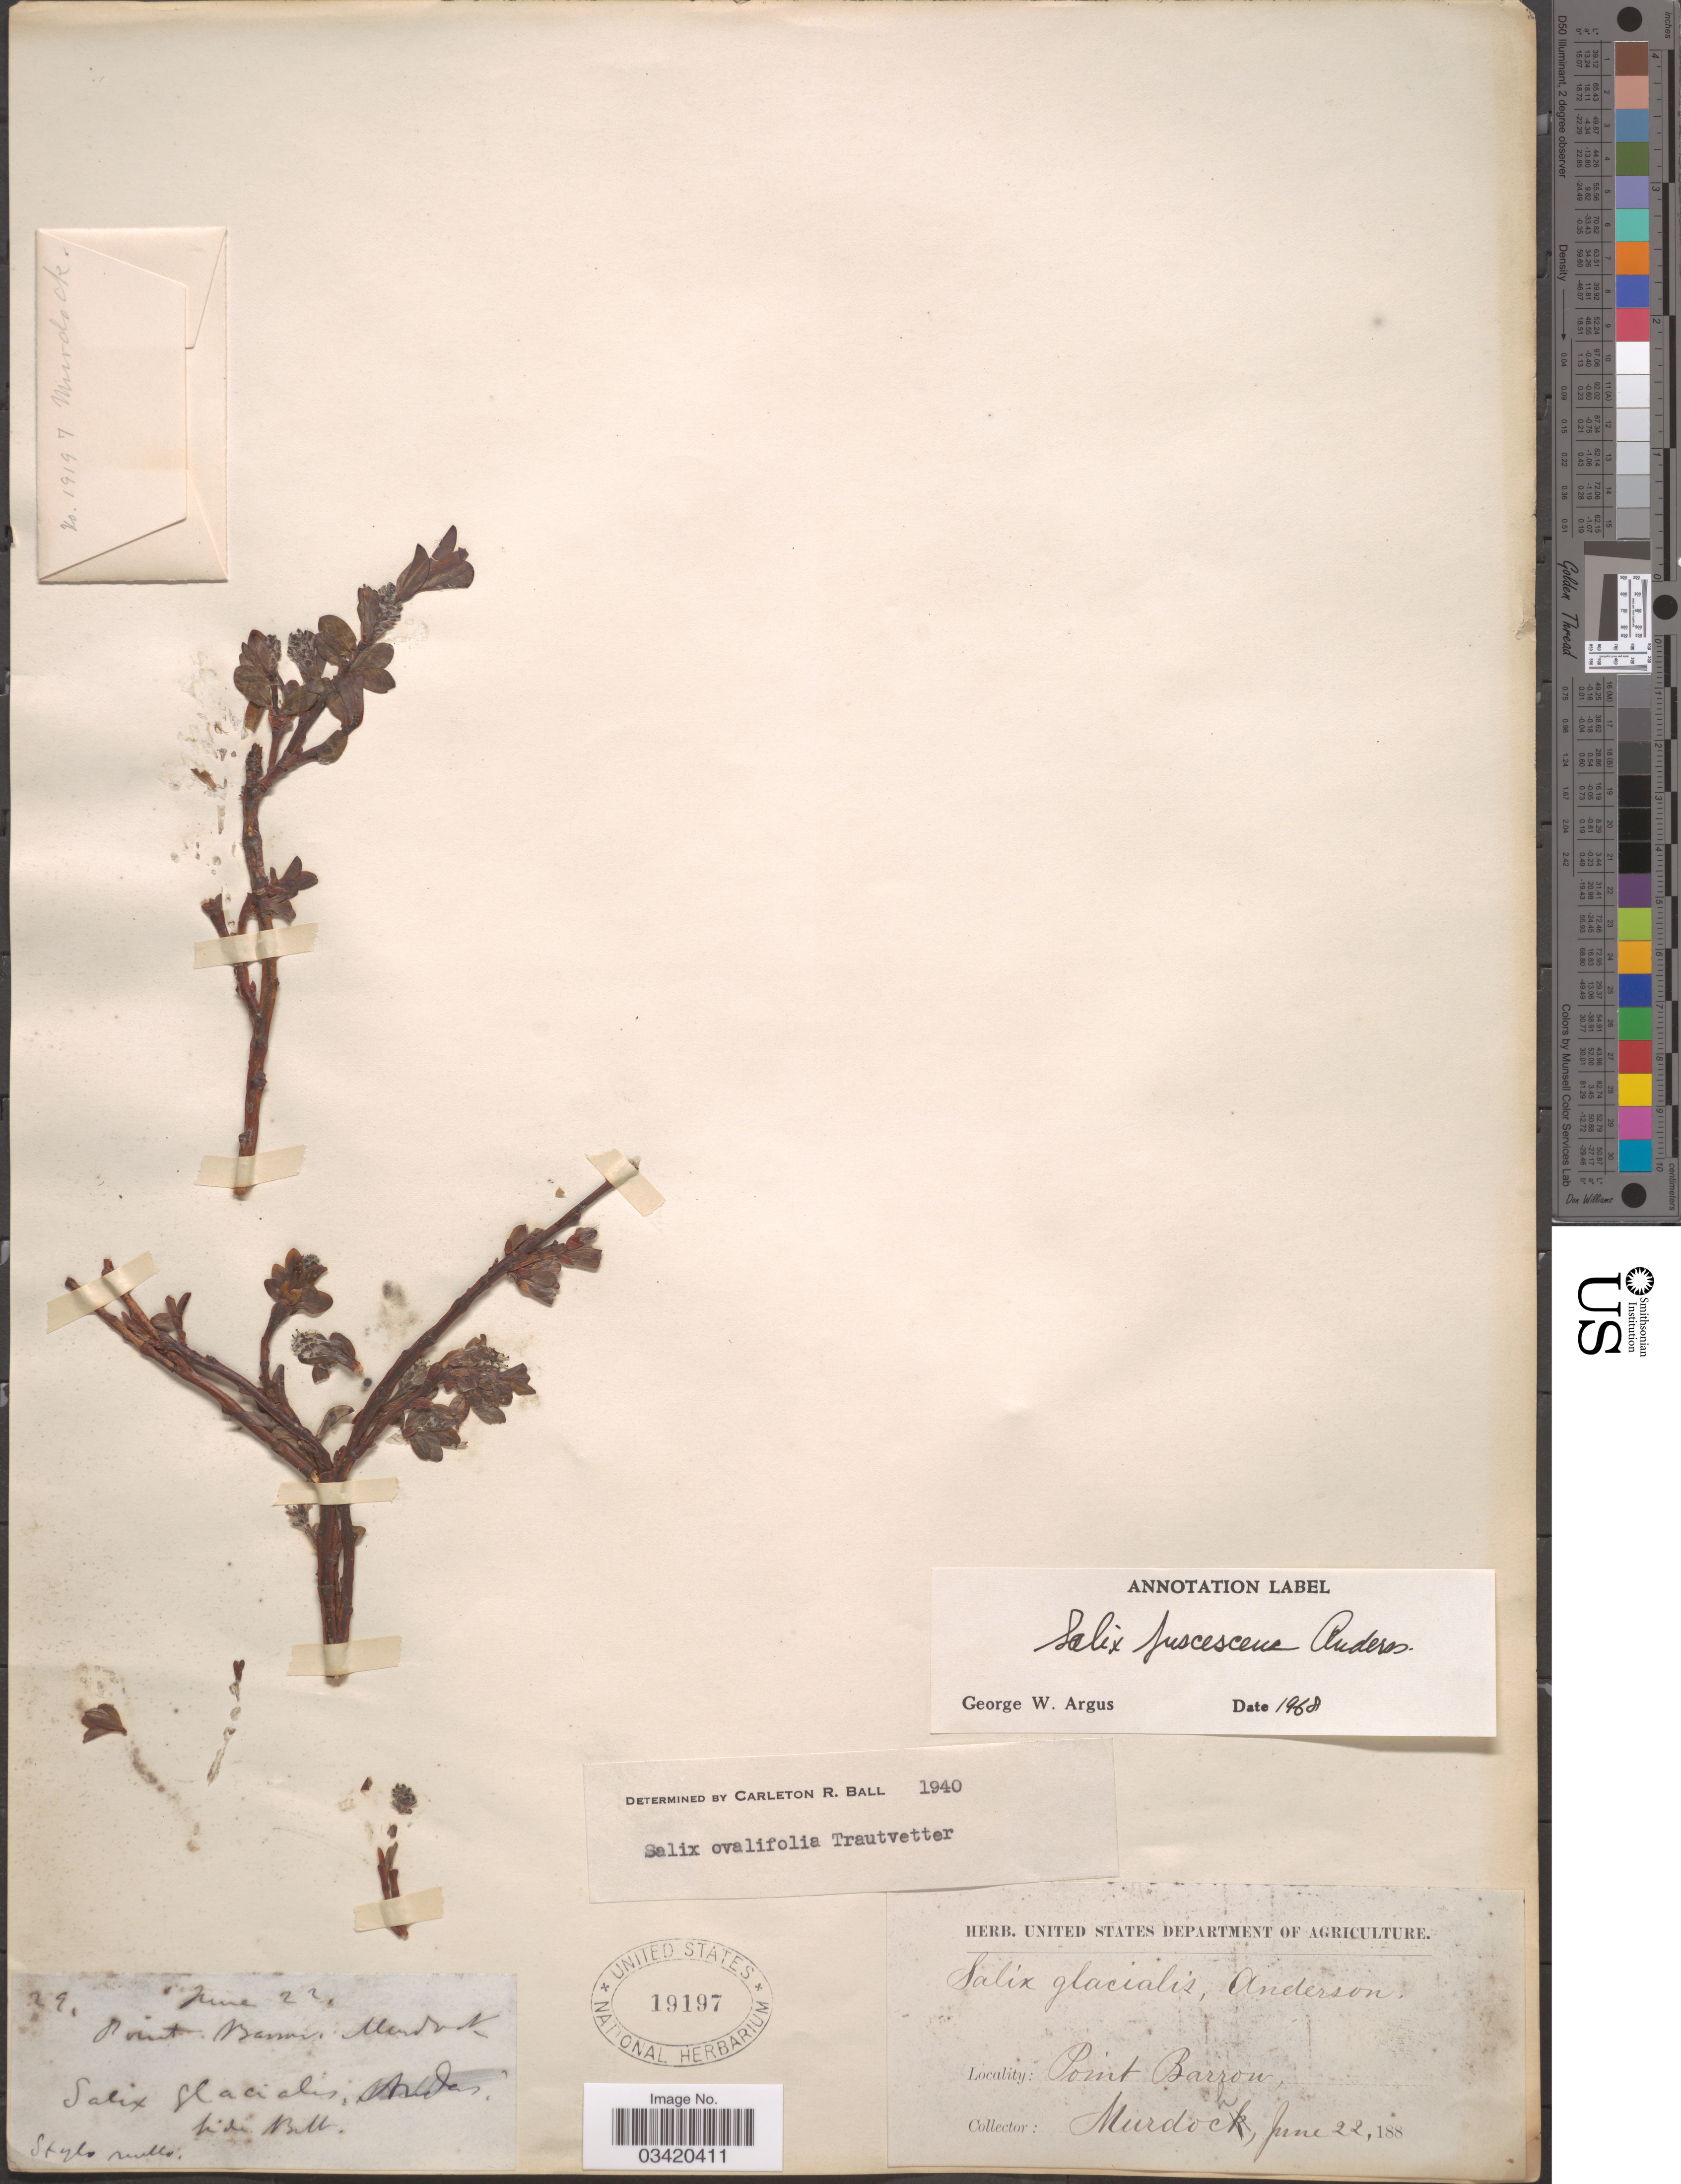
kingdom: Plantae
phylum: Tracheophyta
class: Magnoliopsida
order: Malpighiales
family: Salicaceae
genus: Salix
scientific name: Salix fuscescens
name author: Andersson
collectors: Murdoch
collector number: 29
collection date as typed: June 22, 188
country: United States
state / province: Alaska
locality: Point Barrow.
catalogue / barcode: US 19197